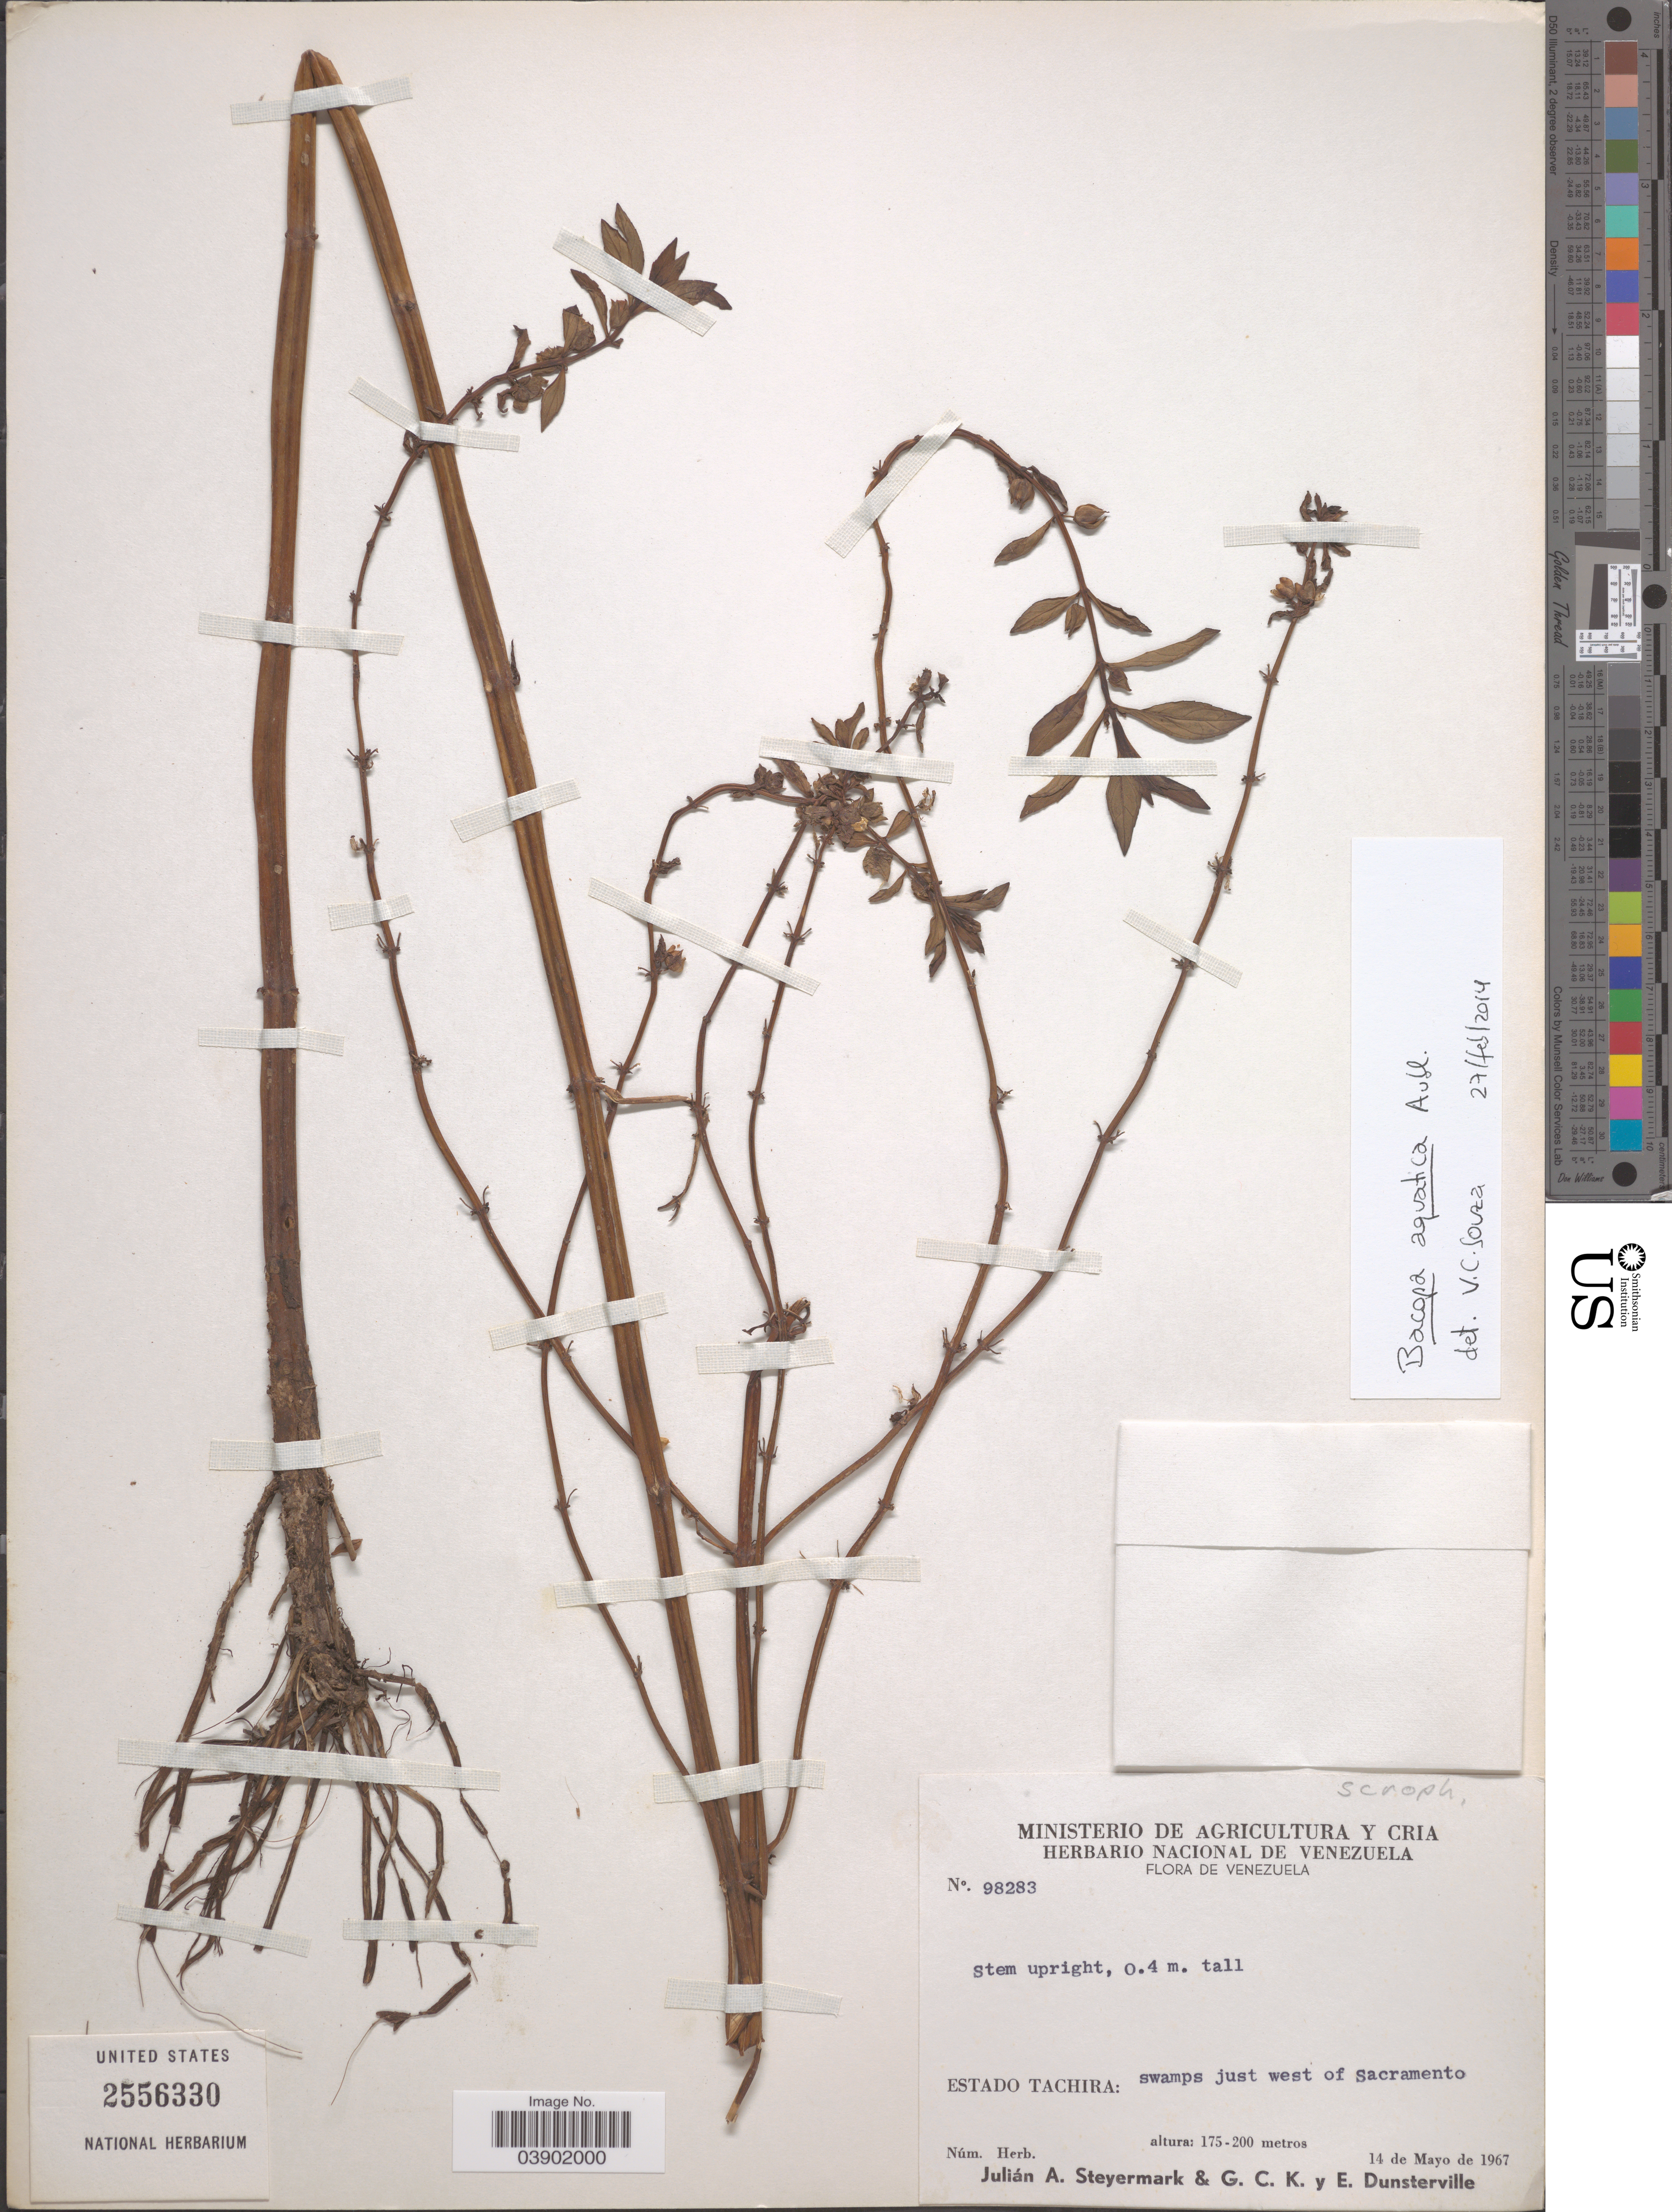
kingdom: Plantae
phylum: Tracheophyta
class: Magnoliopsida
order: Lamiales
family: Plantaginaceae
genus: Bacopa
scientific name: Bacopa aquatica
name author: Aubl.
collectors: J. Steyermark, G. C. K. Dunsterville & E. Dunsterville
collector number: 98283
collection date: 1967-05-14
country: Venezuela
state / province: Tachira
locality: Swamps just west of Sacramento.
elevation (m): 175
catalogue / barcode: US 2556330